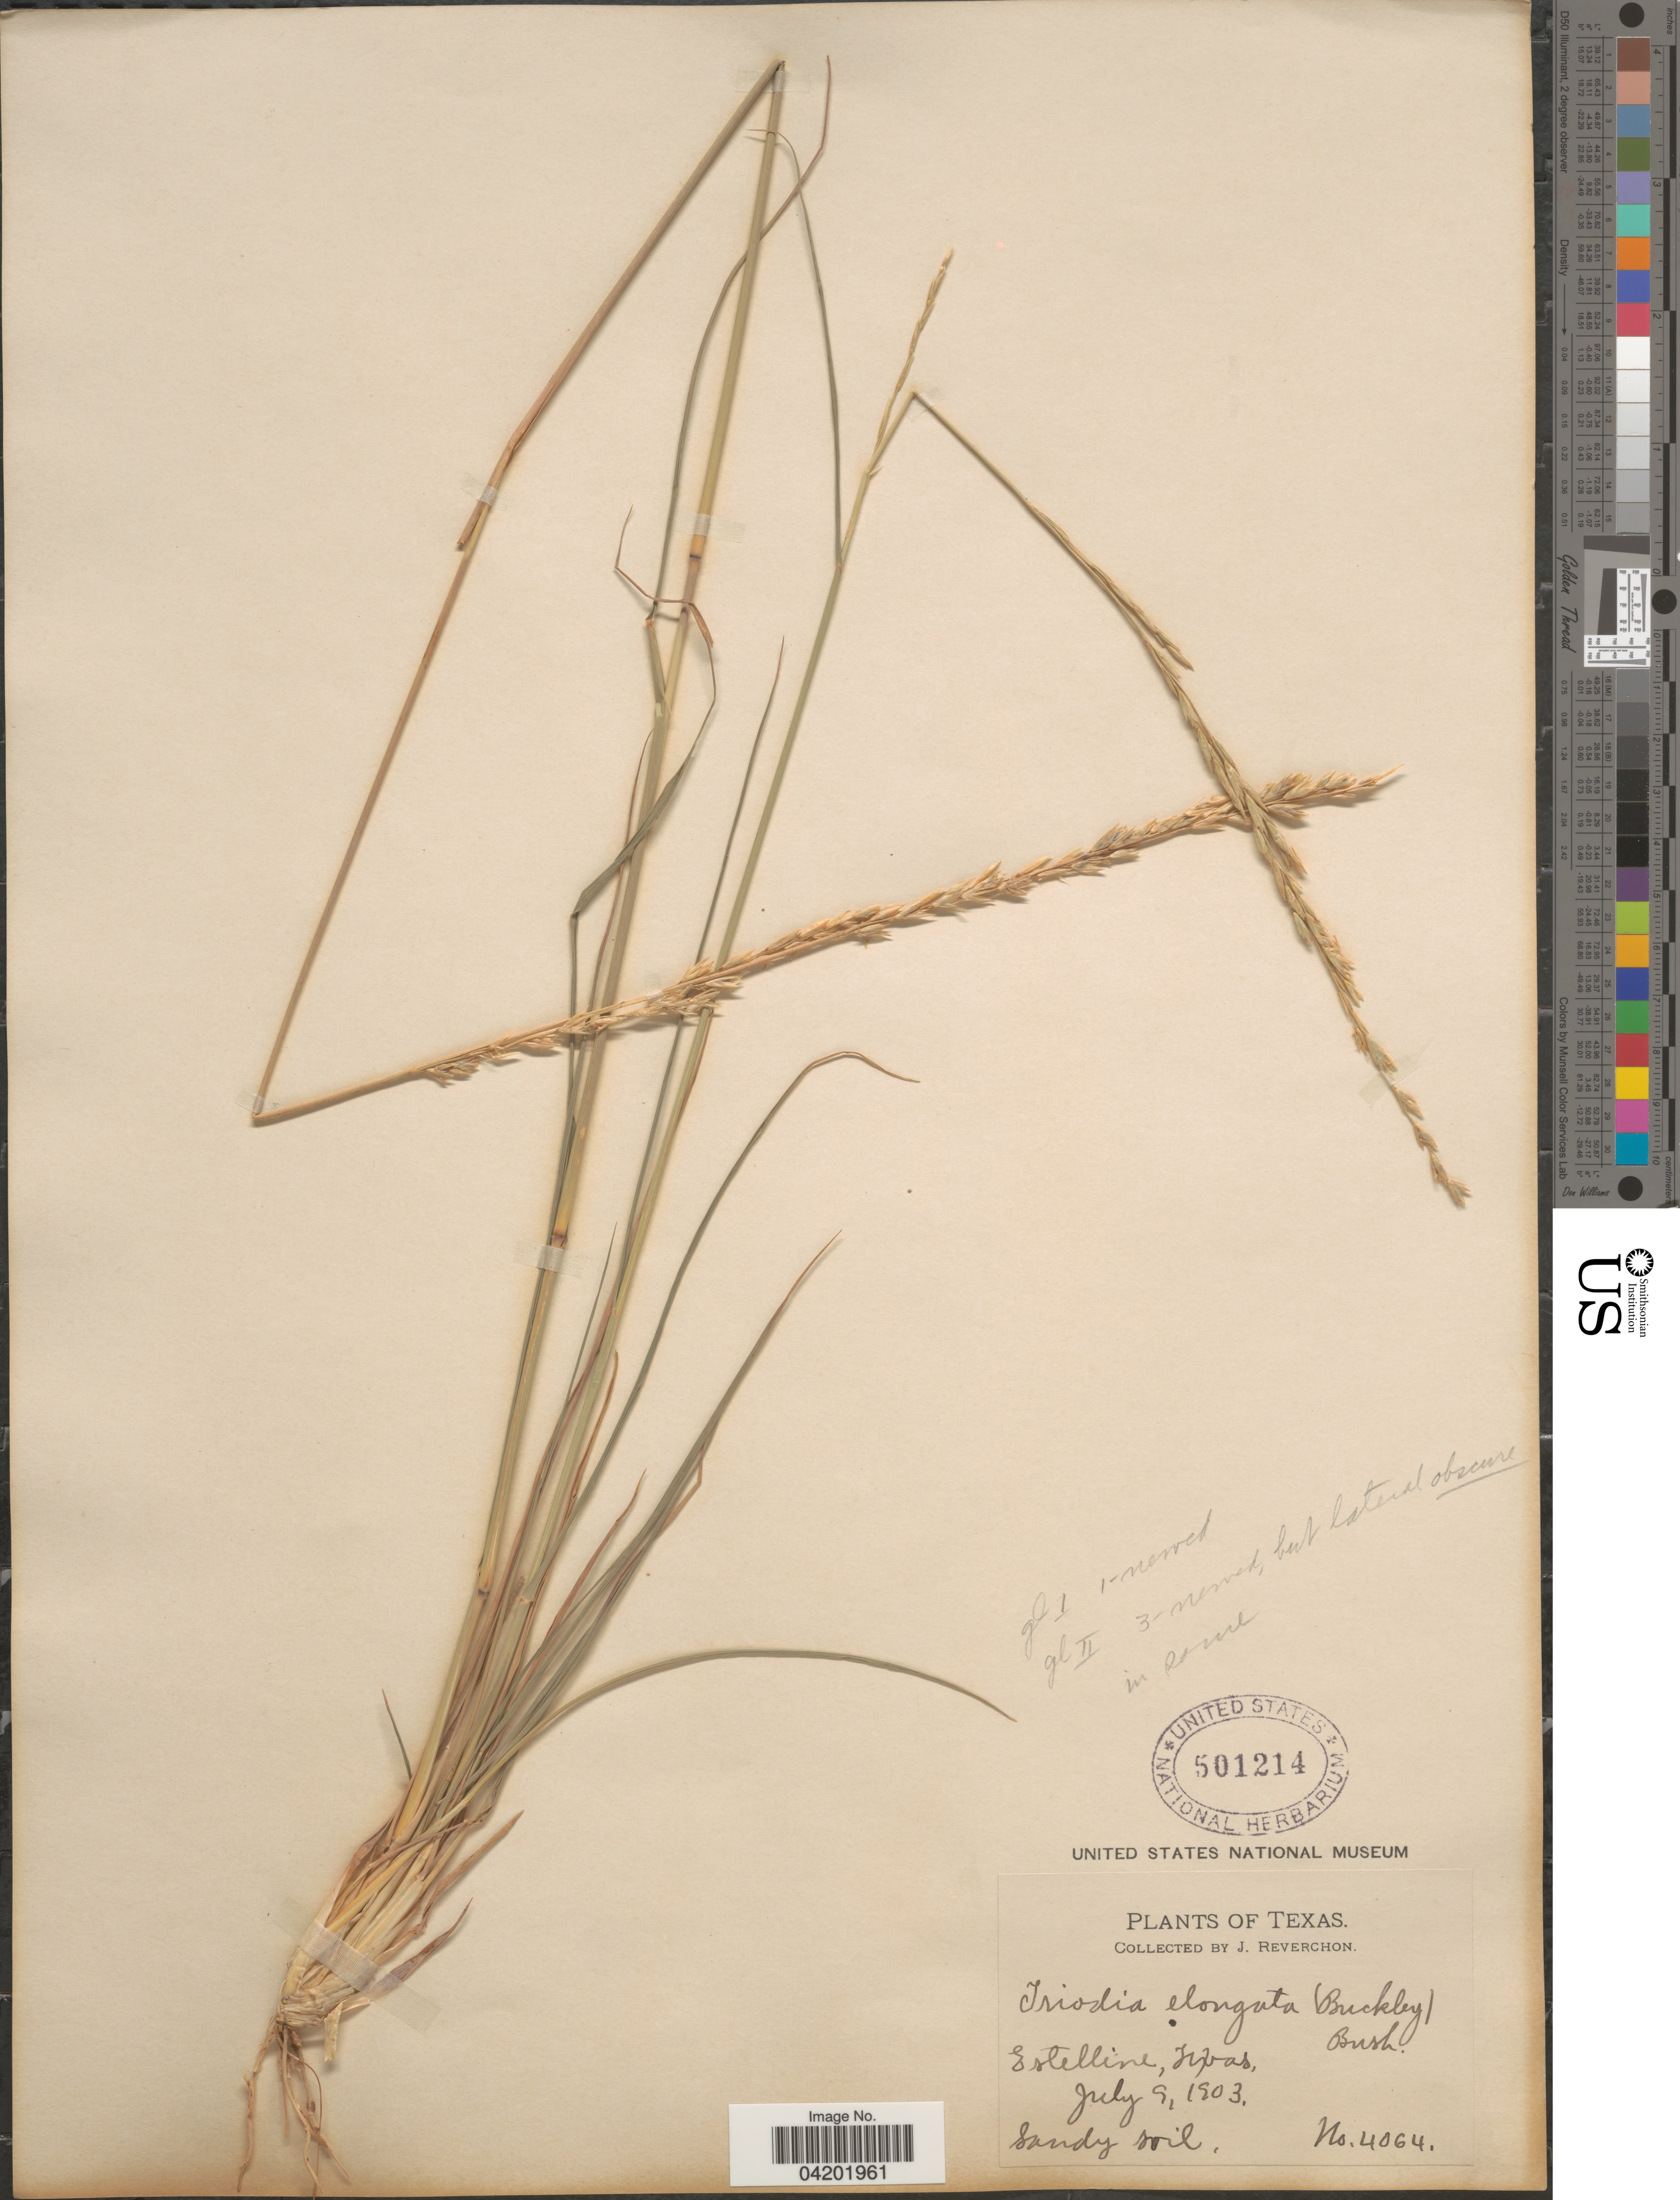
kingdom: Plantae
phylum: Tracheophyta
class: Liliopsida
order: Poales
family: Poaceae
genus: Tridentopsis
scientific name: Tridentopsis mutica var. elongata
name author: P.M. Peterson & Romasch.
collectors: J. Reverchon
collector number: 4064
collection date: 1903-07-09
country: United States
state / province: Texas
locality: Estelline.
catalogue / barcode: US 501214